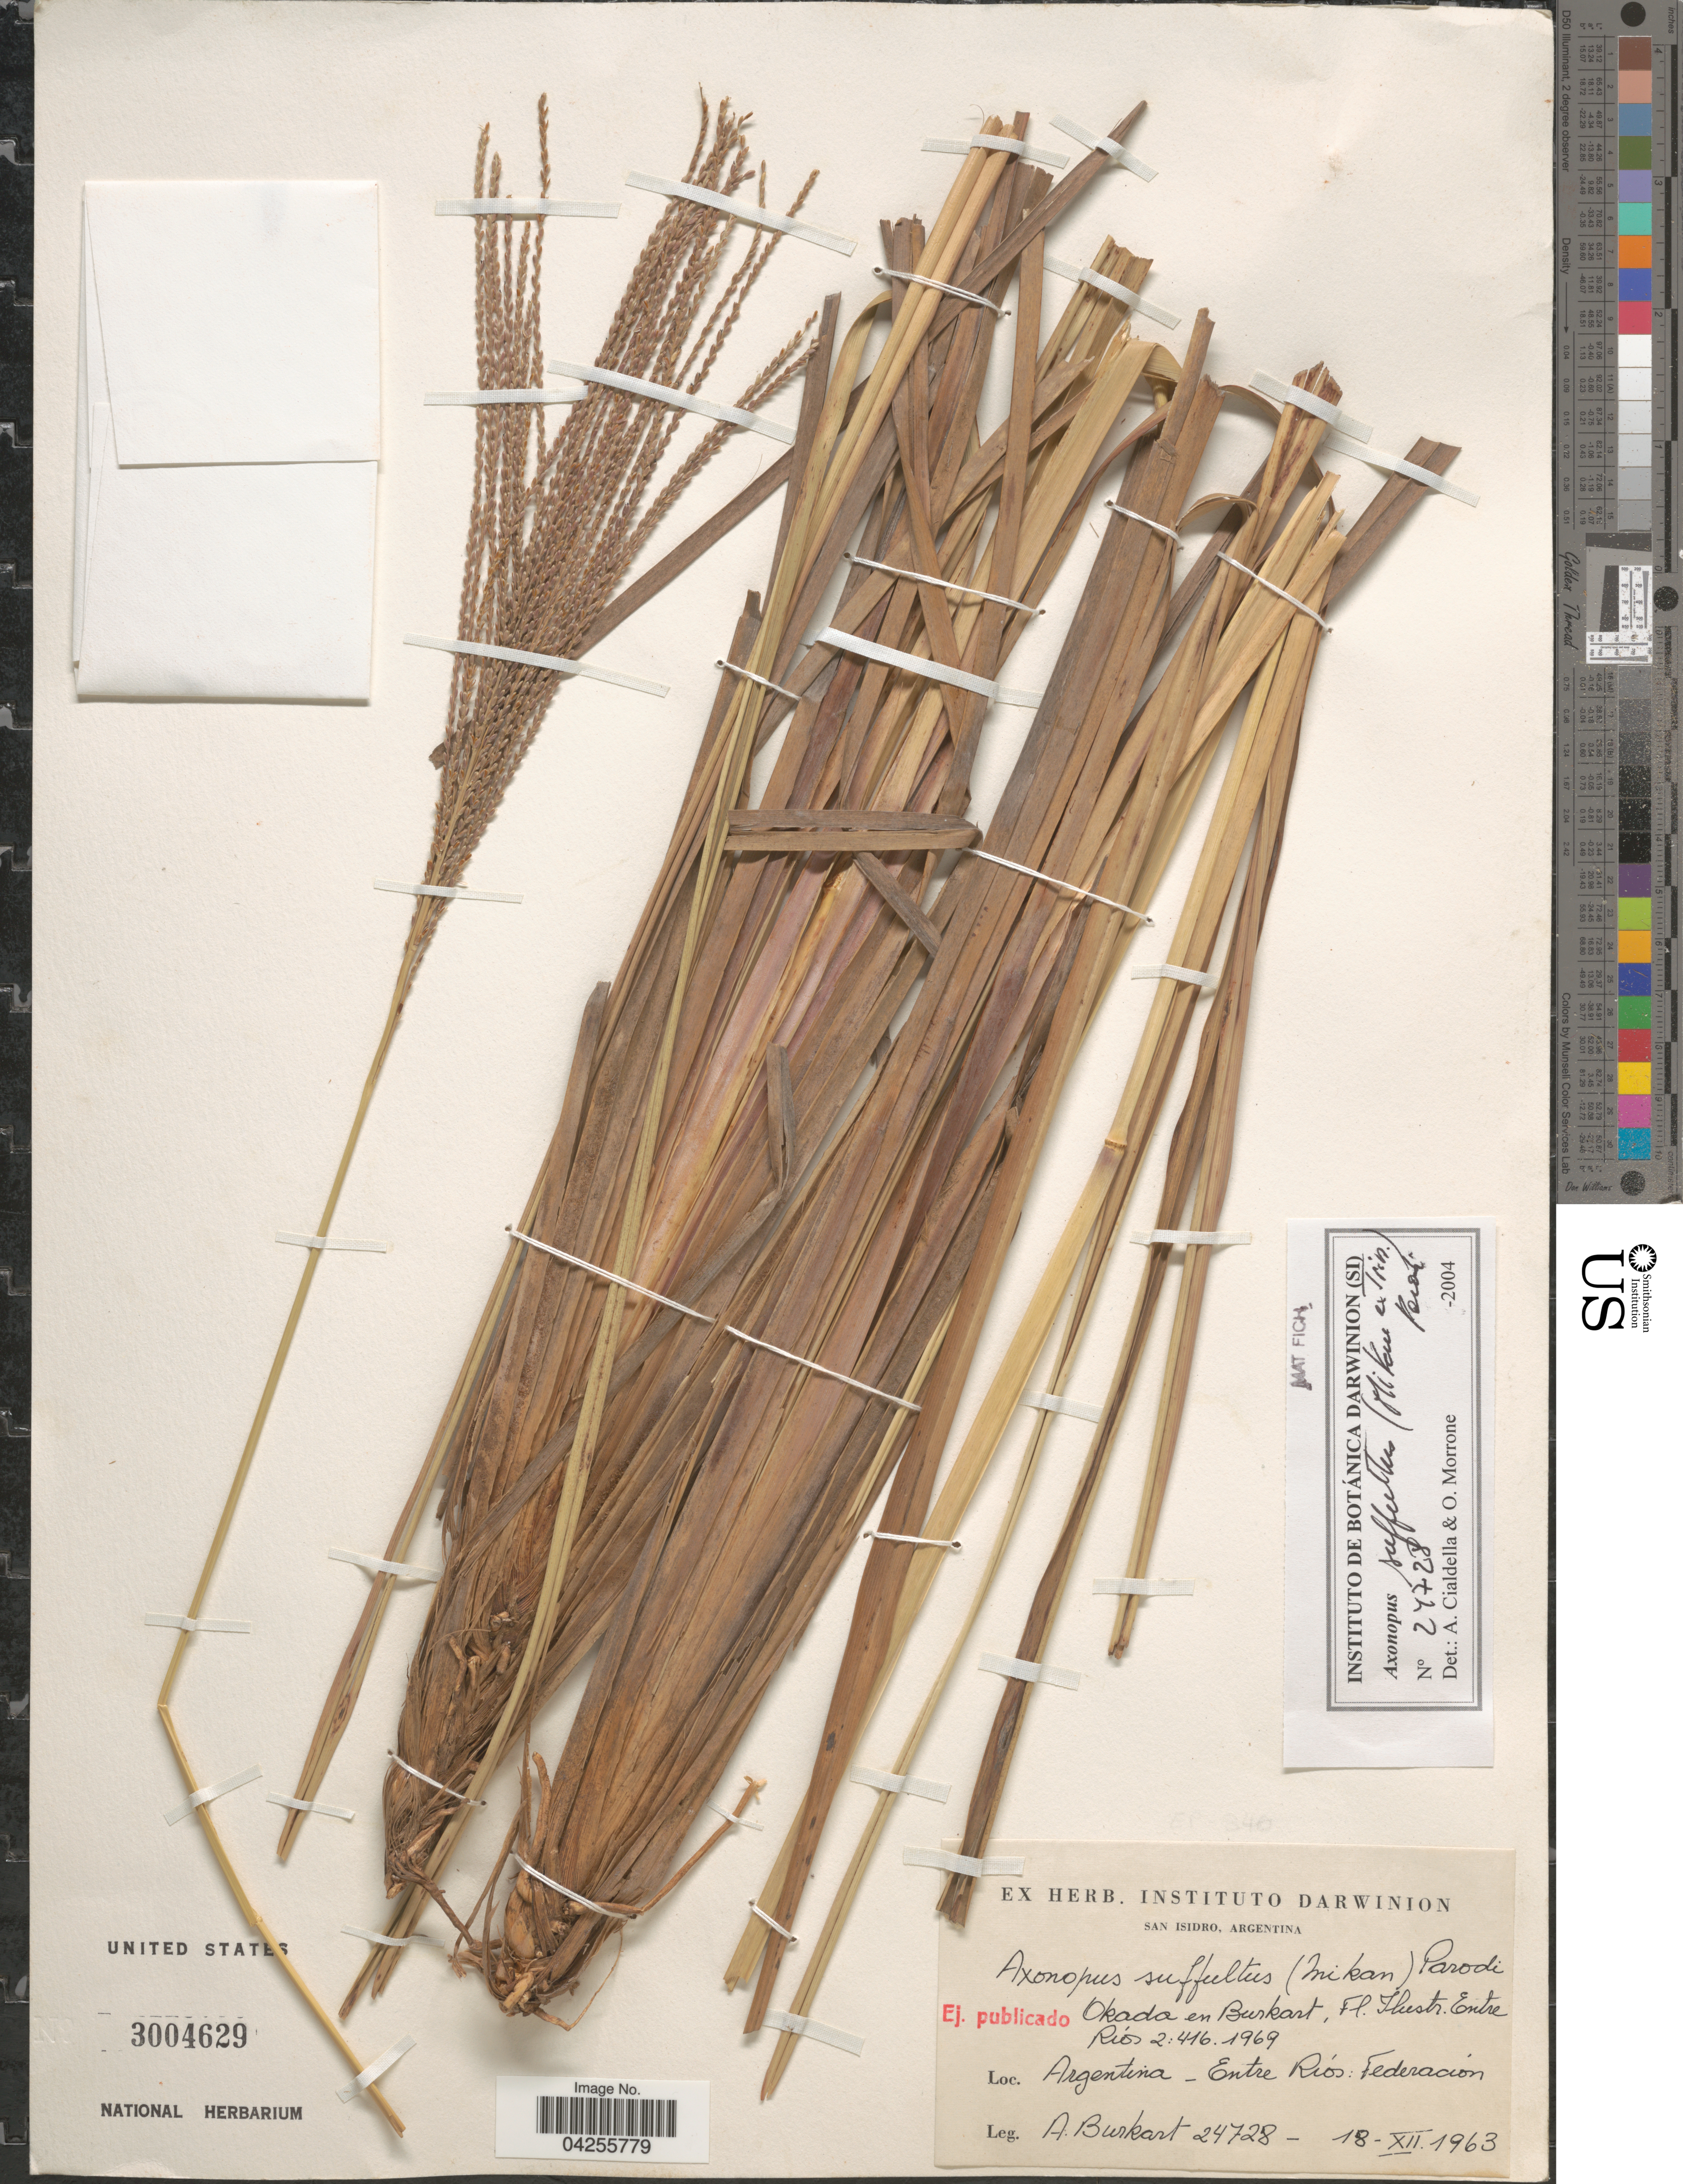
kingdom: Plantae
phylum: Tracheophyta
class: Liliopsida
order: Poales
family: Poaceae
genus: Axonopus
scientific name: Axonopus suffultus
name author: (Nees) Kuhlm.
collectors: A. E. Burkart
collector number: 24728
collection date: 1963-12-18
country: Argentina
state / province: Entre Rios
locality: Federacíon.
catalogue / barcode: US 3004629